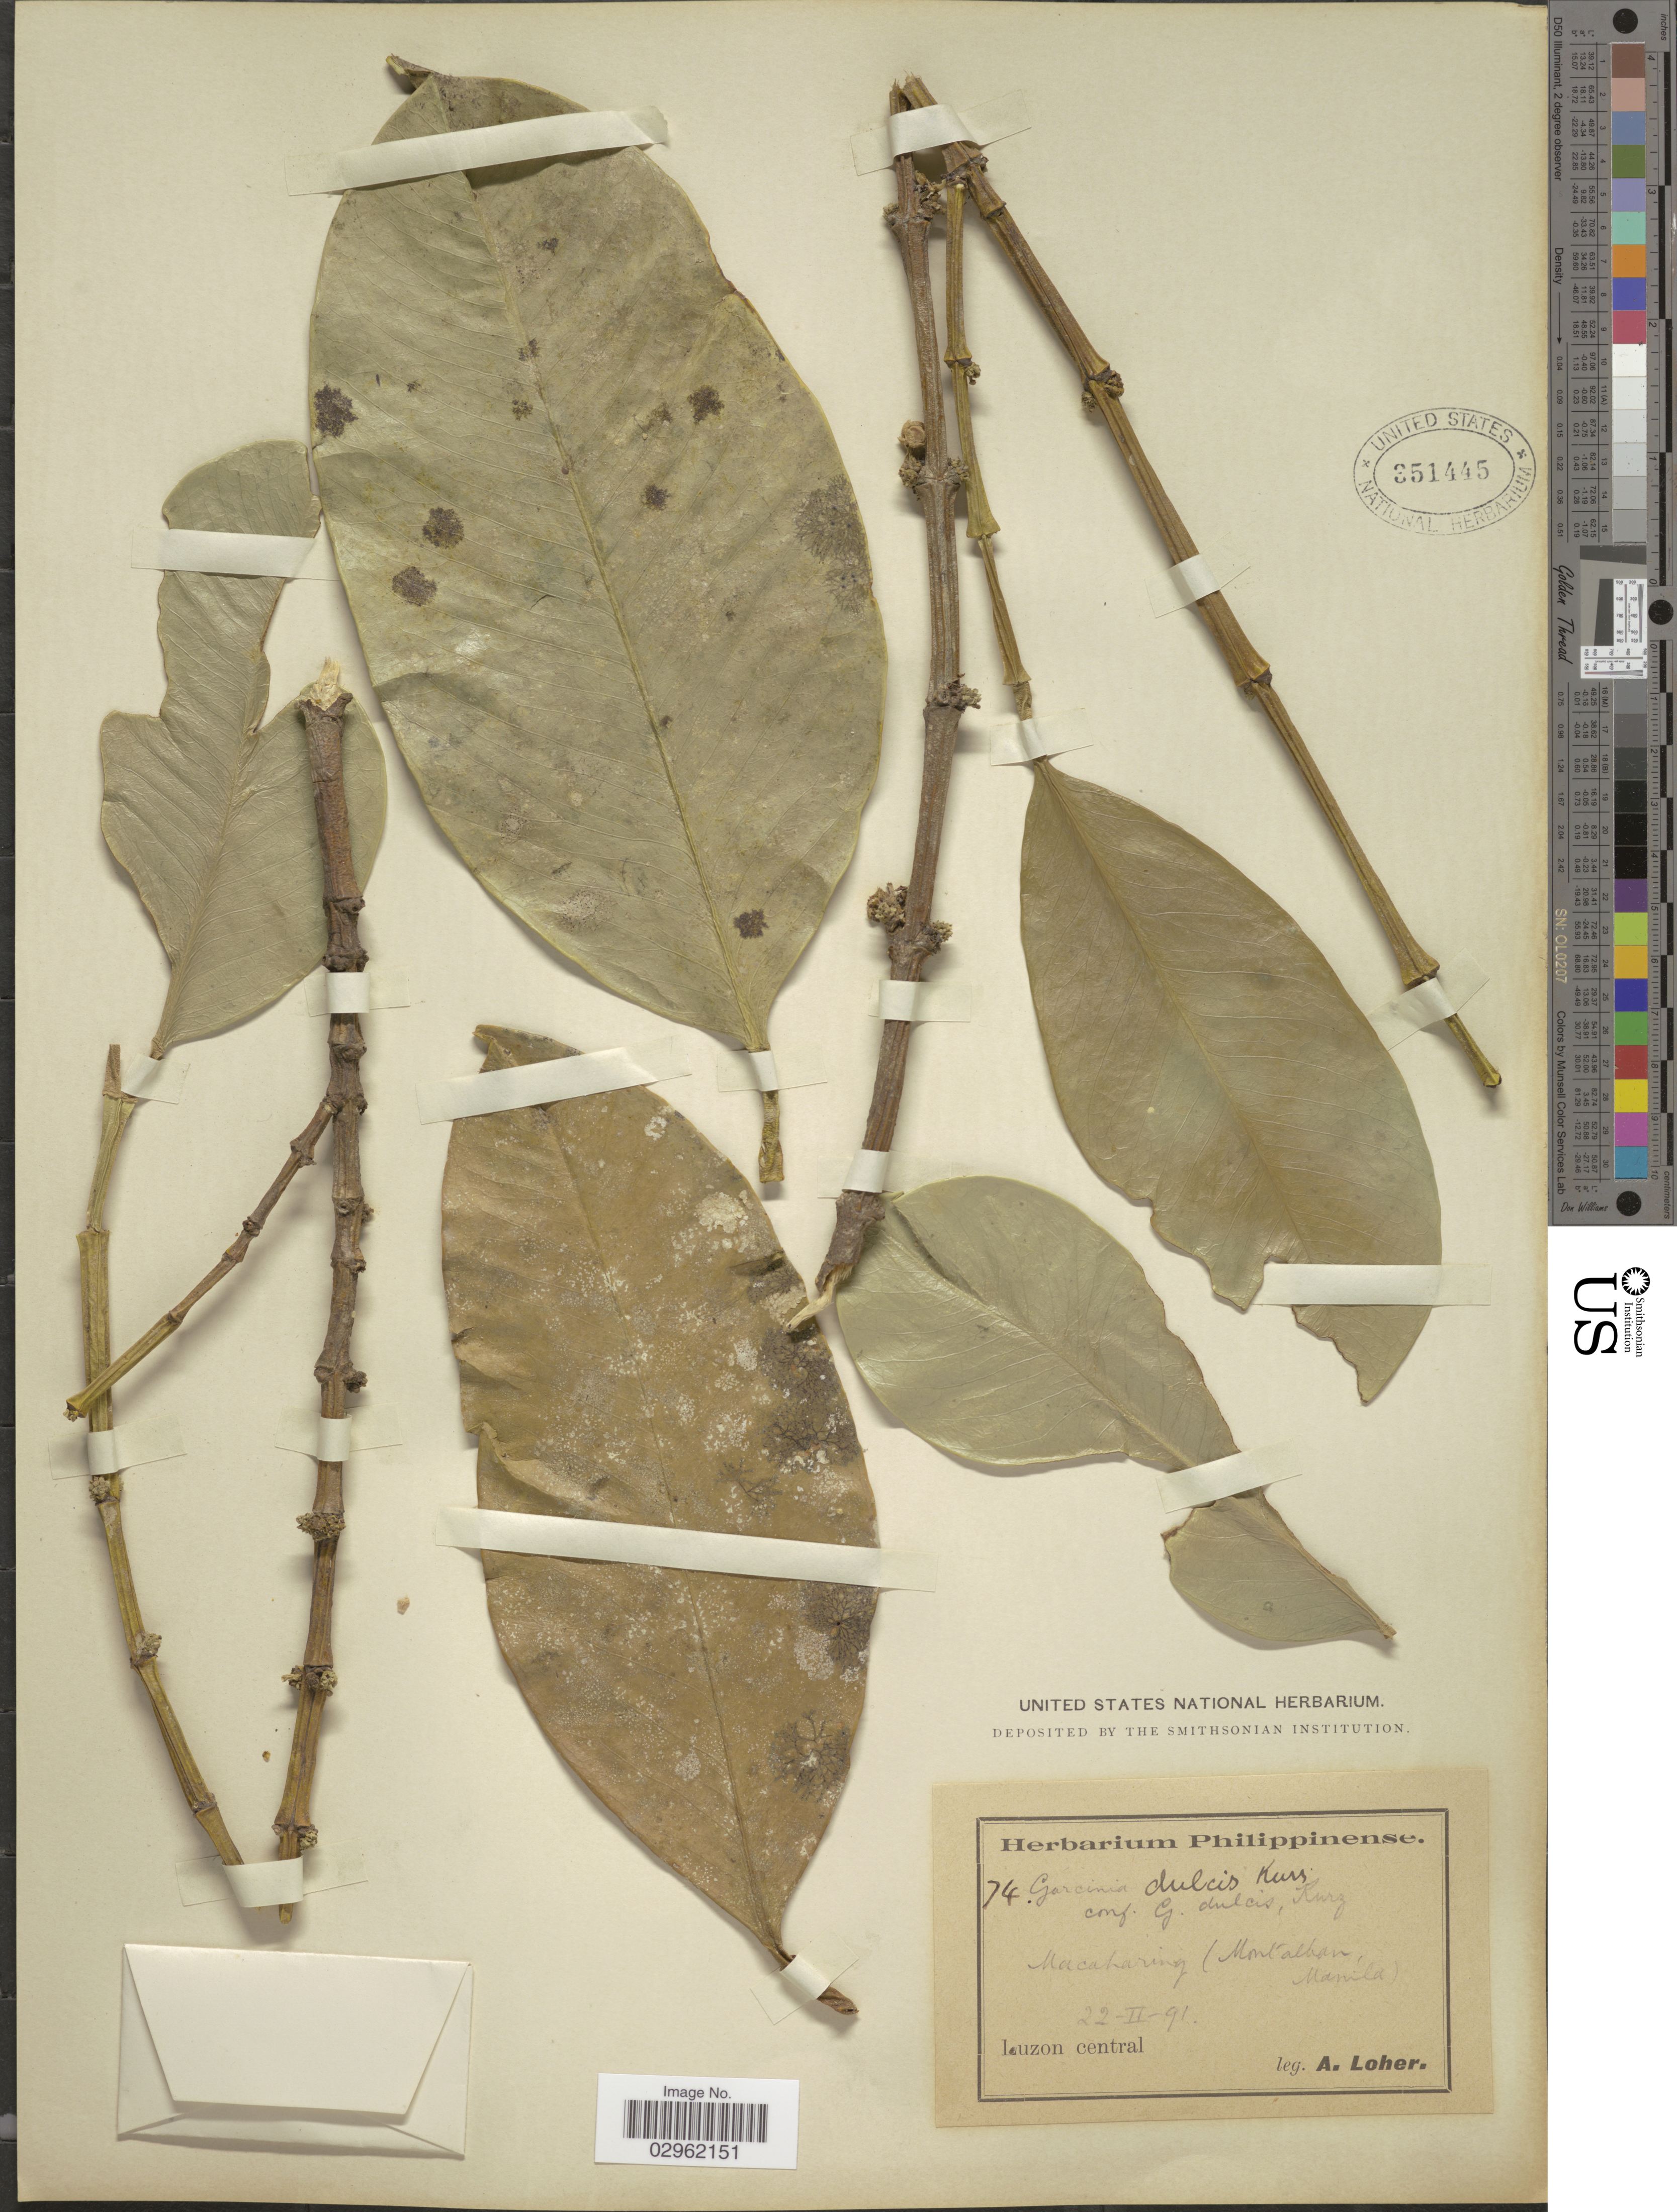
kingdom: Plantae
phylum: Tracheophyta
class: Magnoliopsida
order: Malpighiales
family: Clusiaceae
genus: Garcinia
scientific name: Garcinia dulcis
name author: (Roxb.) Kurz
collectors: A. Loher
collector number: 74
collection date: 1891-02-22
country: Philippines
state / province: Central Luzon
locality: Macaharing (Montalban, Manila). Luzon central.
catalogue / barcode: US 351445